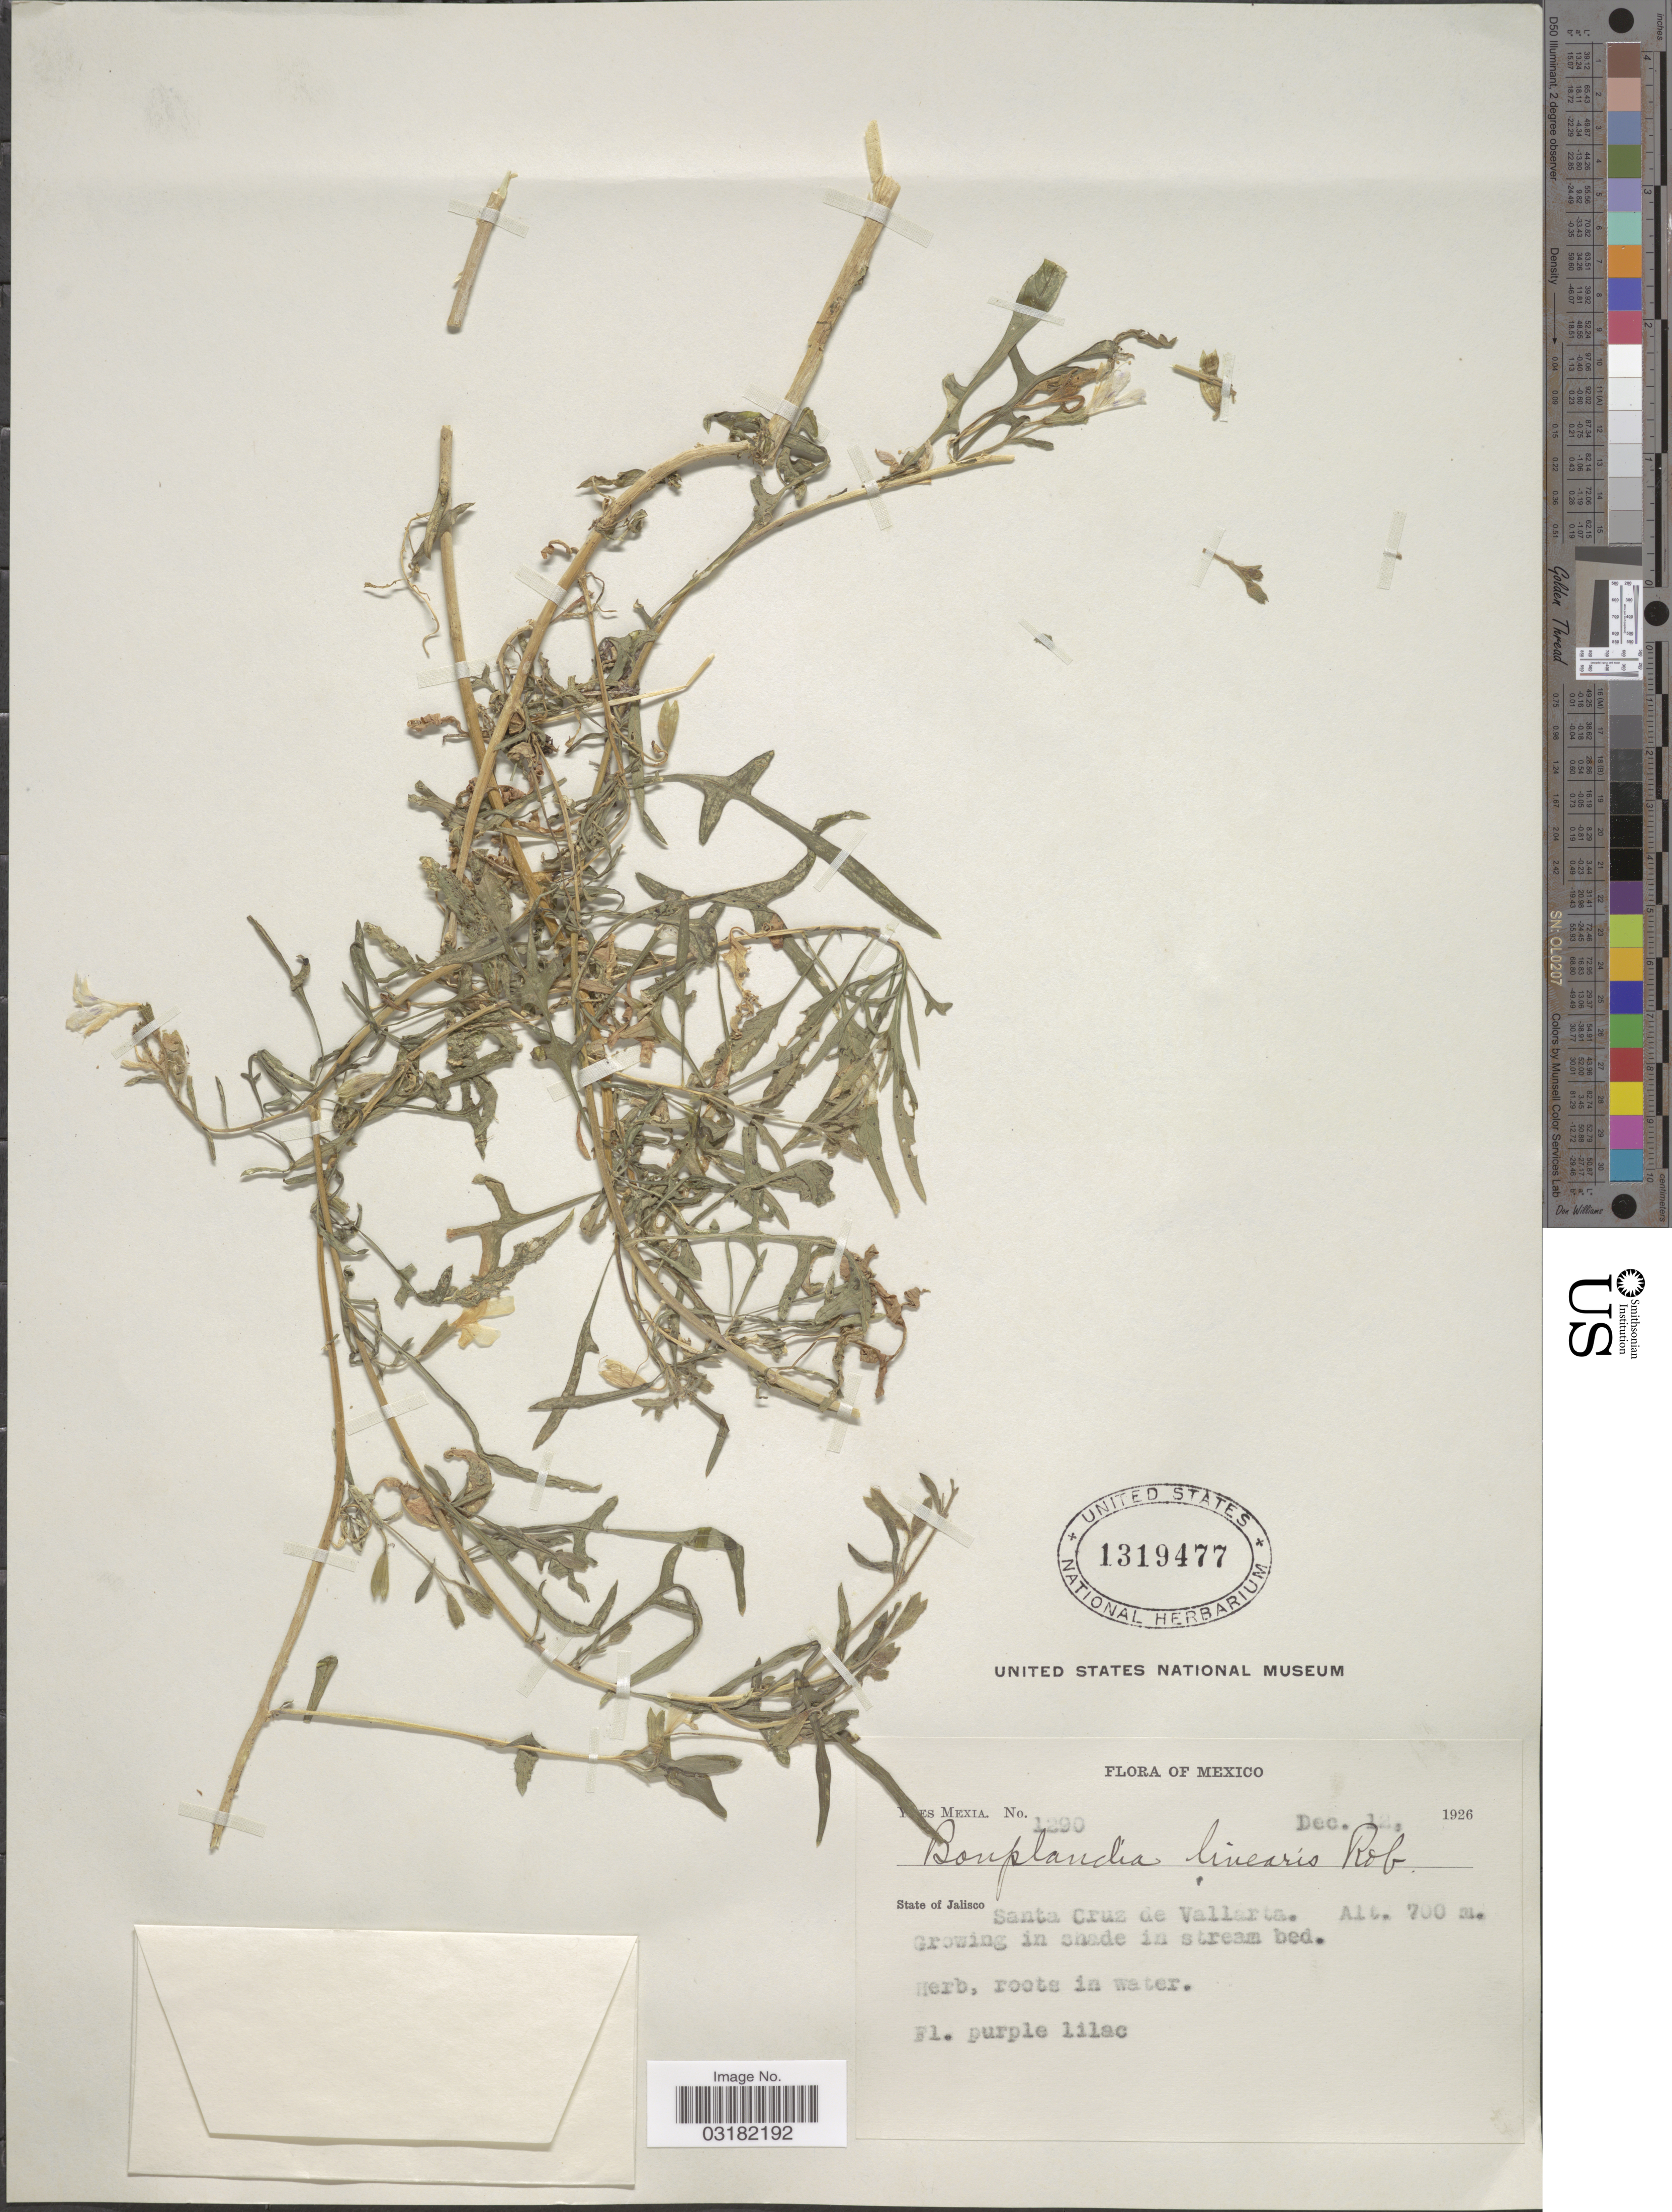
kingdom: Plantae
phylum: Tracheophyta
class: Magnoliopsida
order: Ericales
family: Polemoniaceae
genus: Bonplandia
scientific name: Bonplandia linearis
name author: B.L. Rob.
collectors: Y. Mexia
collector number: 1290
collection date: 1926-12-12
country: Mexico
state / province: Jalisco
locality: Santa Cruz de Vallarta.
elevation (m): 700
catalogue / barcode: US 1319477